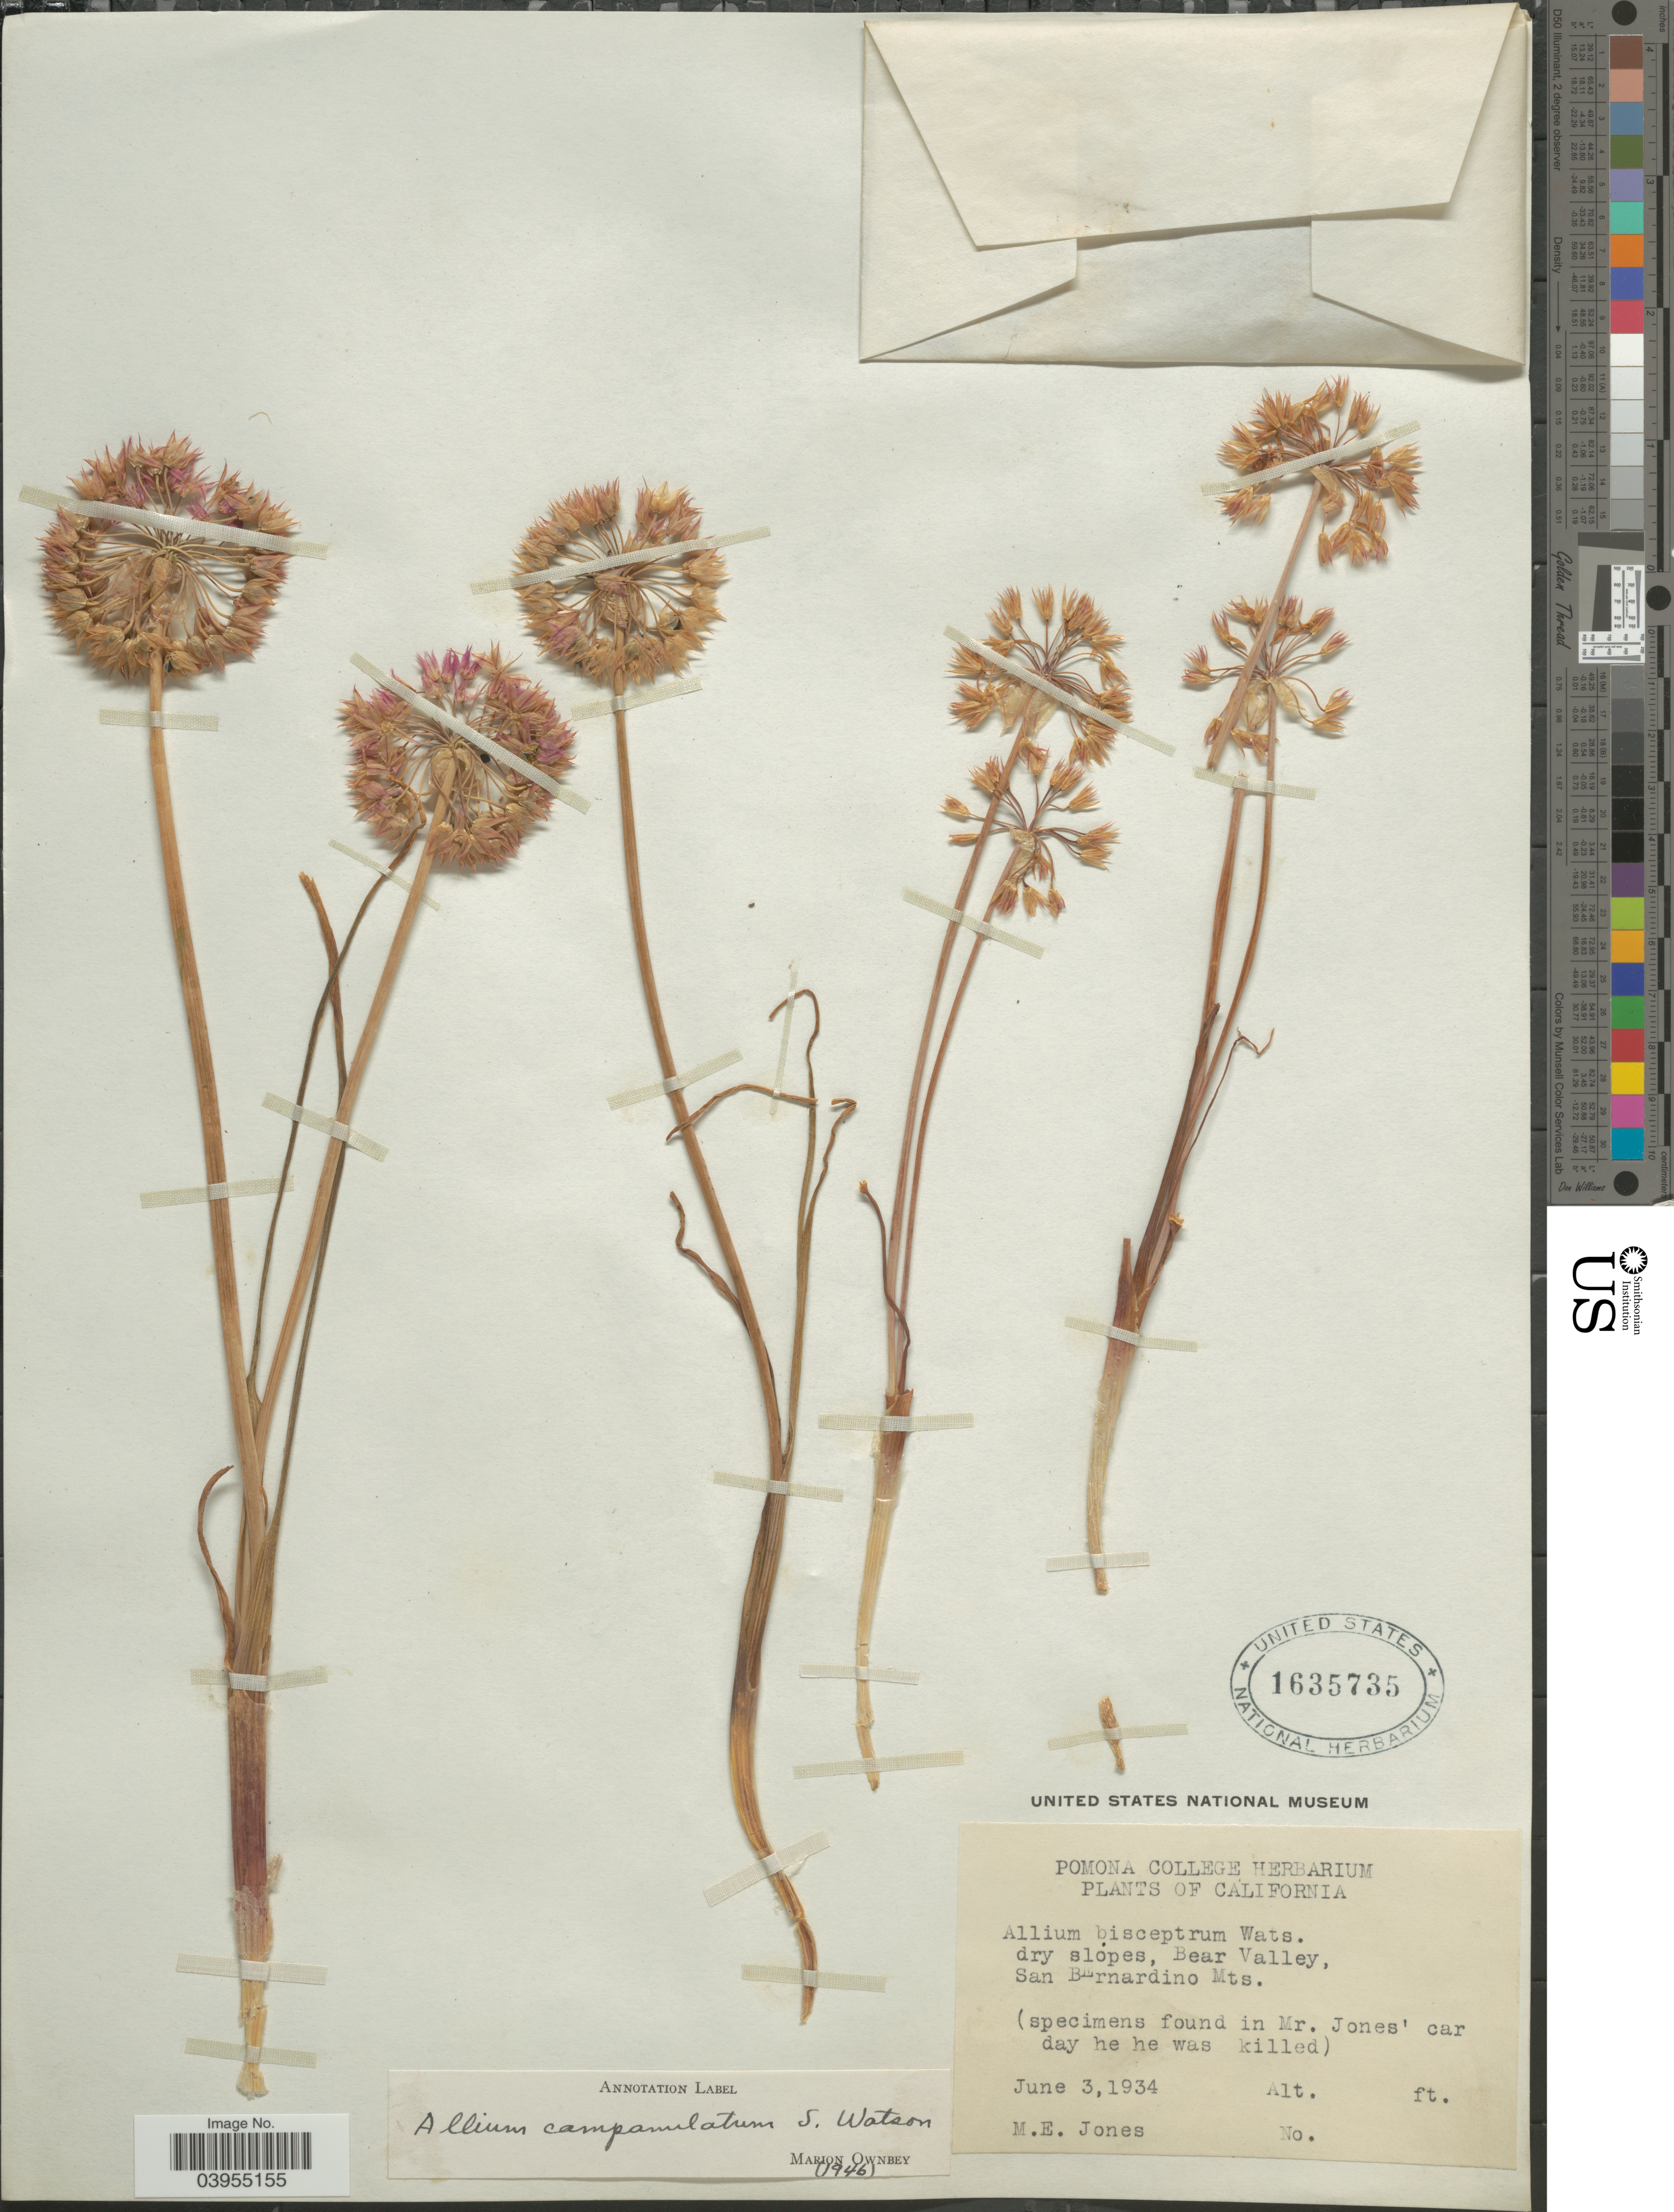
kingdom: Plantae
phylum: Tracheophyta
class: Liliopsida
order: Asparagales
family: Amaryllidaceae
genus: Allium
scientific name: Allium campanulatum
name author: S. Watson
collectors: M. E. Jones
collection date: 1934-06-03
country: United States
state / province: California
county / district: San Bernardino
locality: Bear Valley, San Bernardino Mts. Found in Mr. Jones' car day he he was killed.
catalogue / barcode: US 1635735